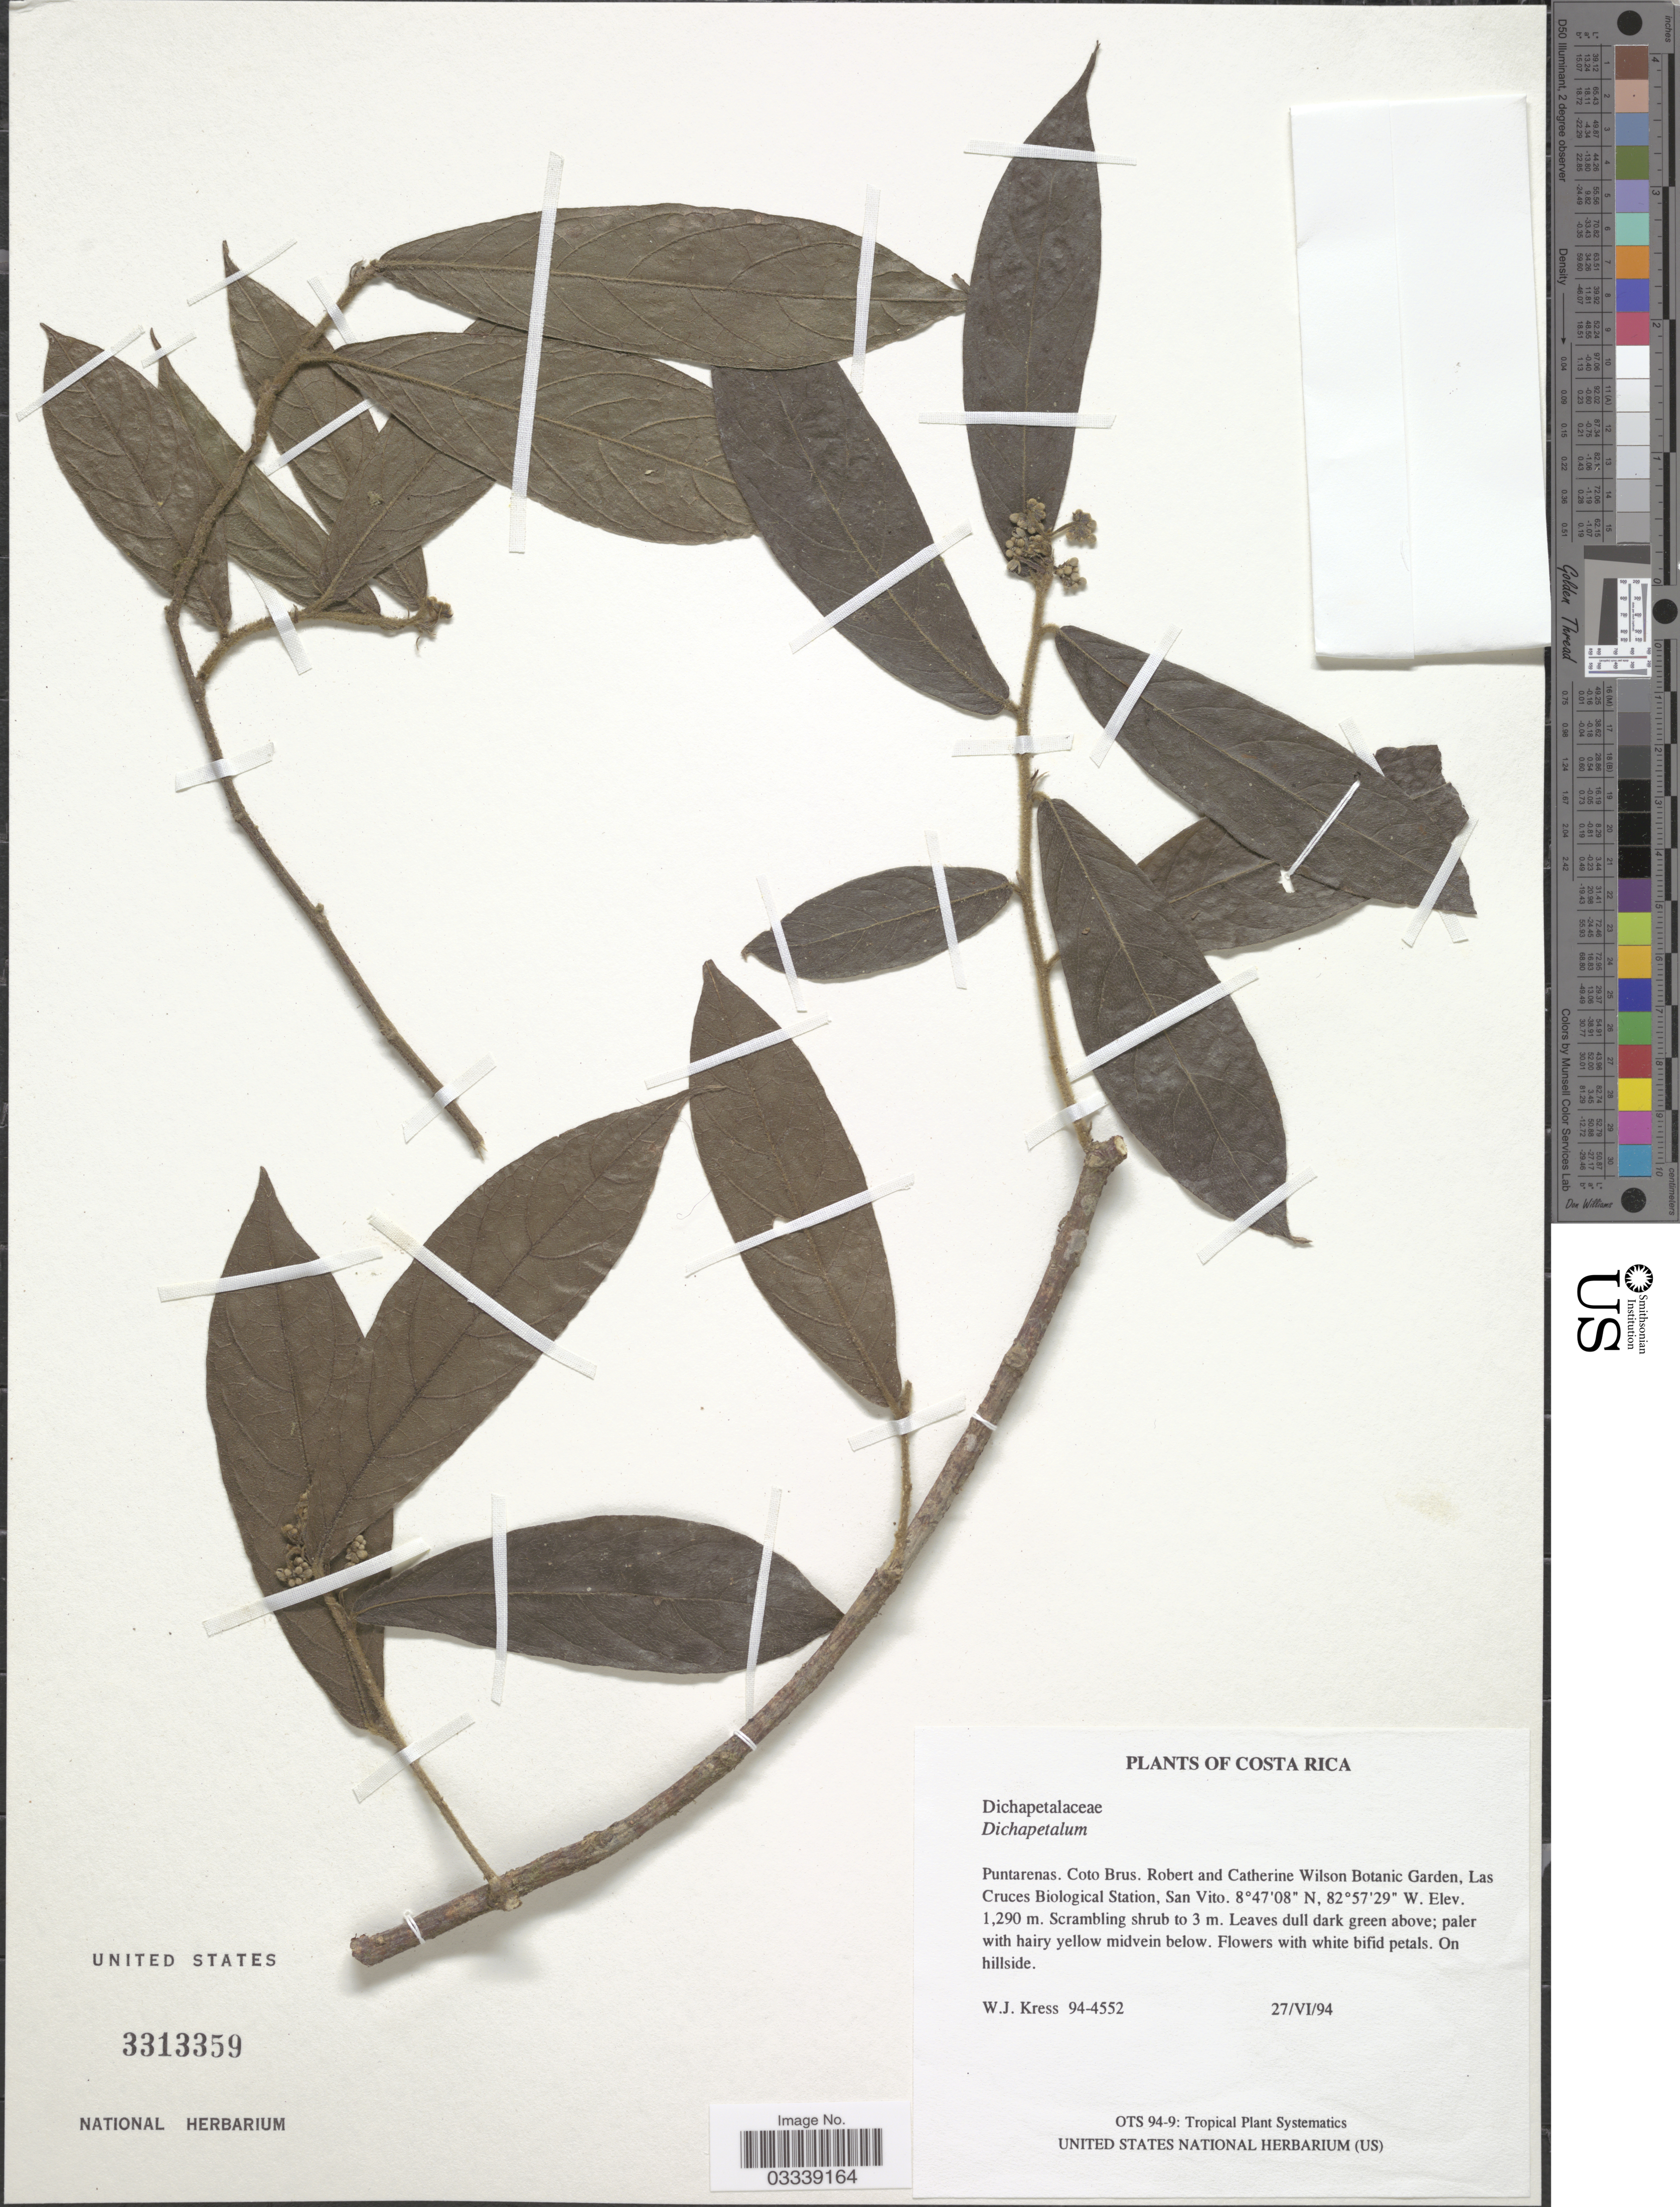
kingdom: Plantae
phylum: Tracheophyta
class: Magnoliopsida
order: Malpighiales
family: Dichapetalaceae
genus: Dichapetalum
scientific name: Dichapetalum sp.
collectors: W. J. Kress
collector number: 94-4552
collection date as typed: Transcribed d/m/y: 27/6/94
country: Costa Rica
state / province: Puntarenas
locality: Coto Brus, Robert and Catherine Wilson Botanic Garden, Las Cruces Biological Station, San Vito.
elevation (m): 1290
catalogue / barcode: US 3313359